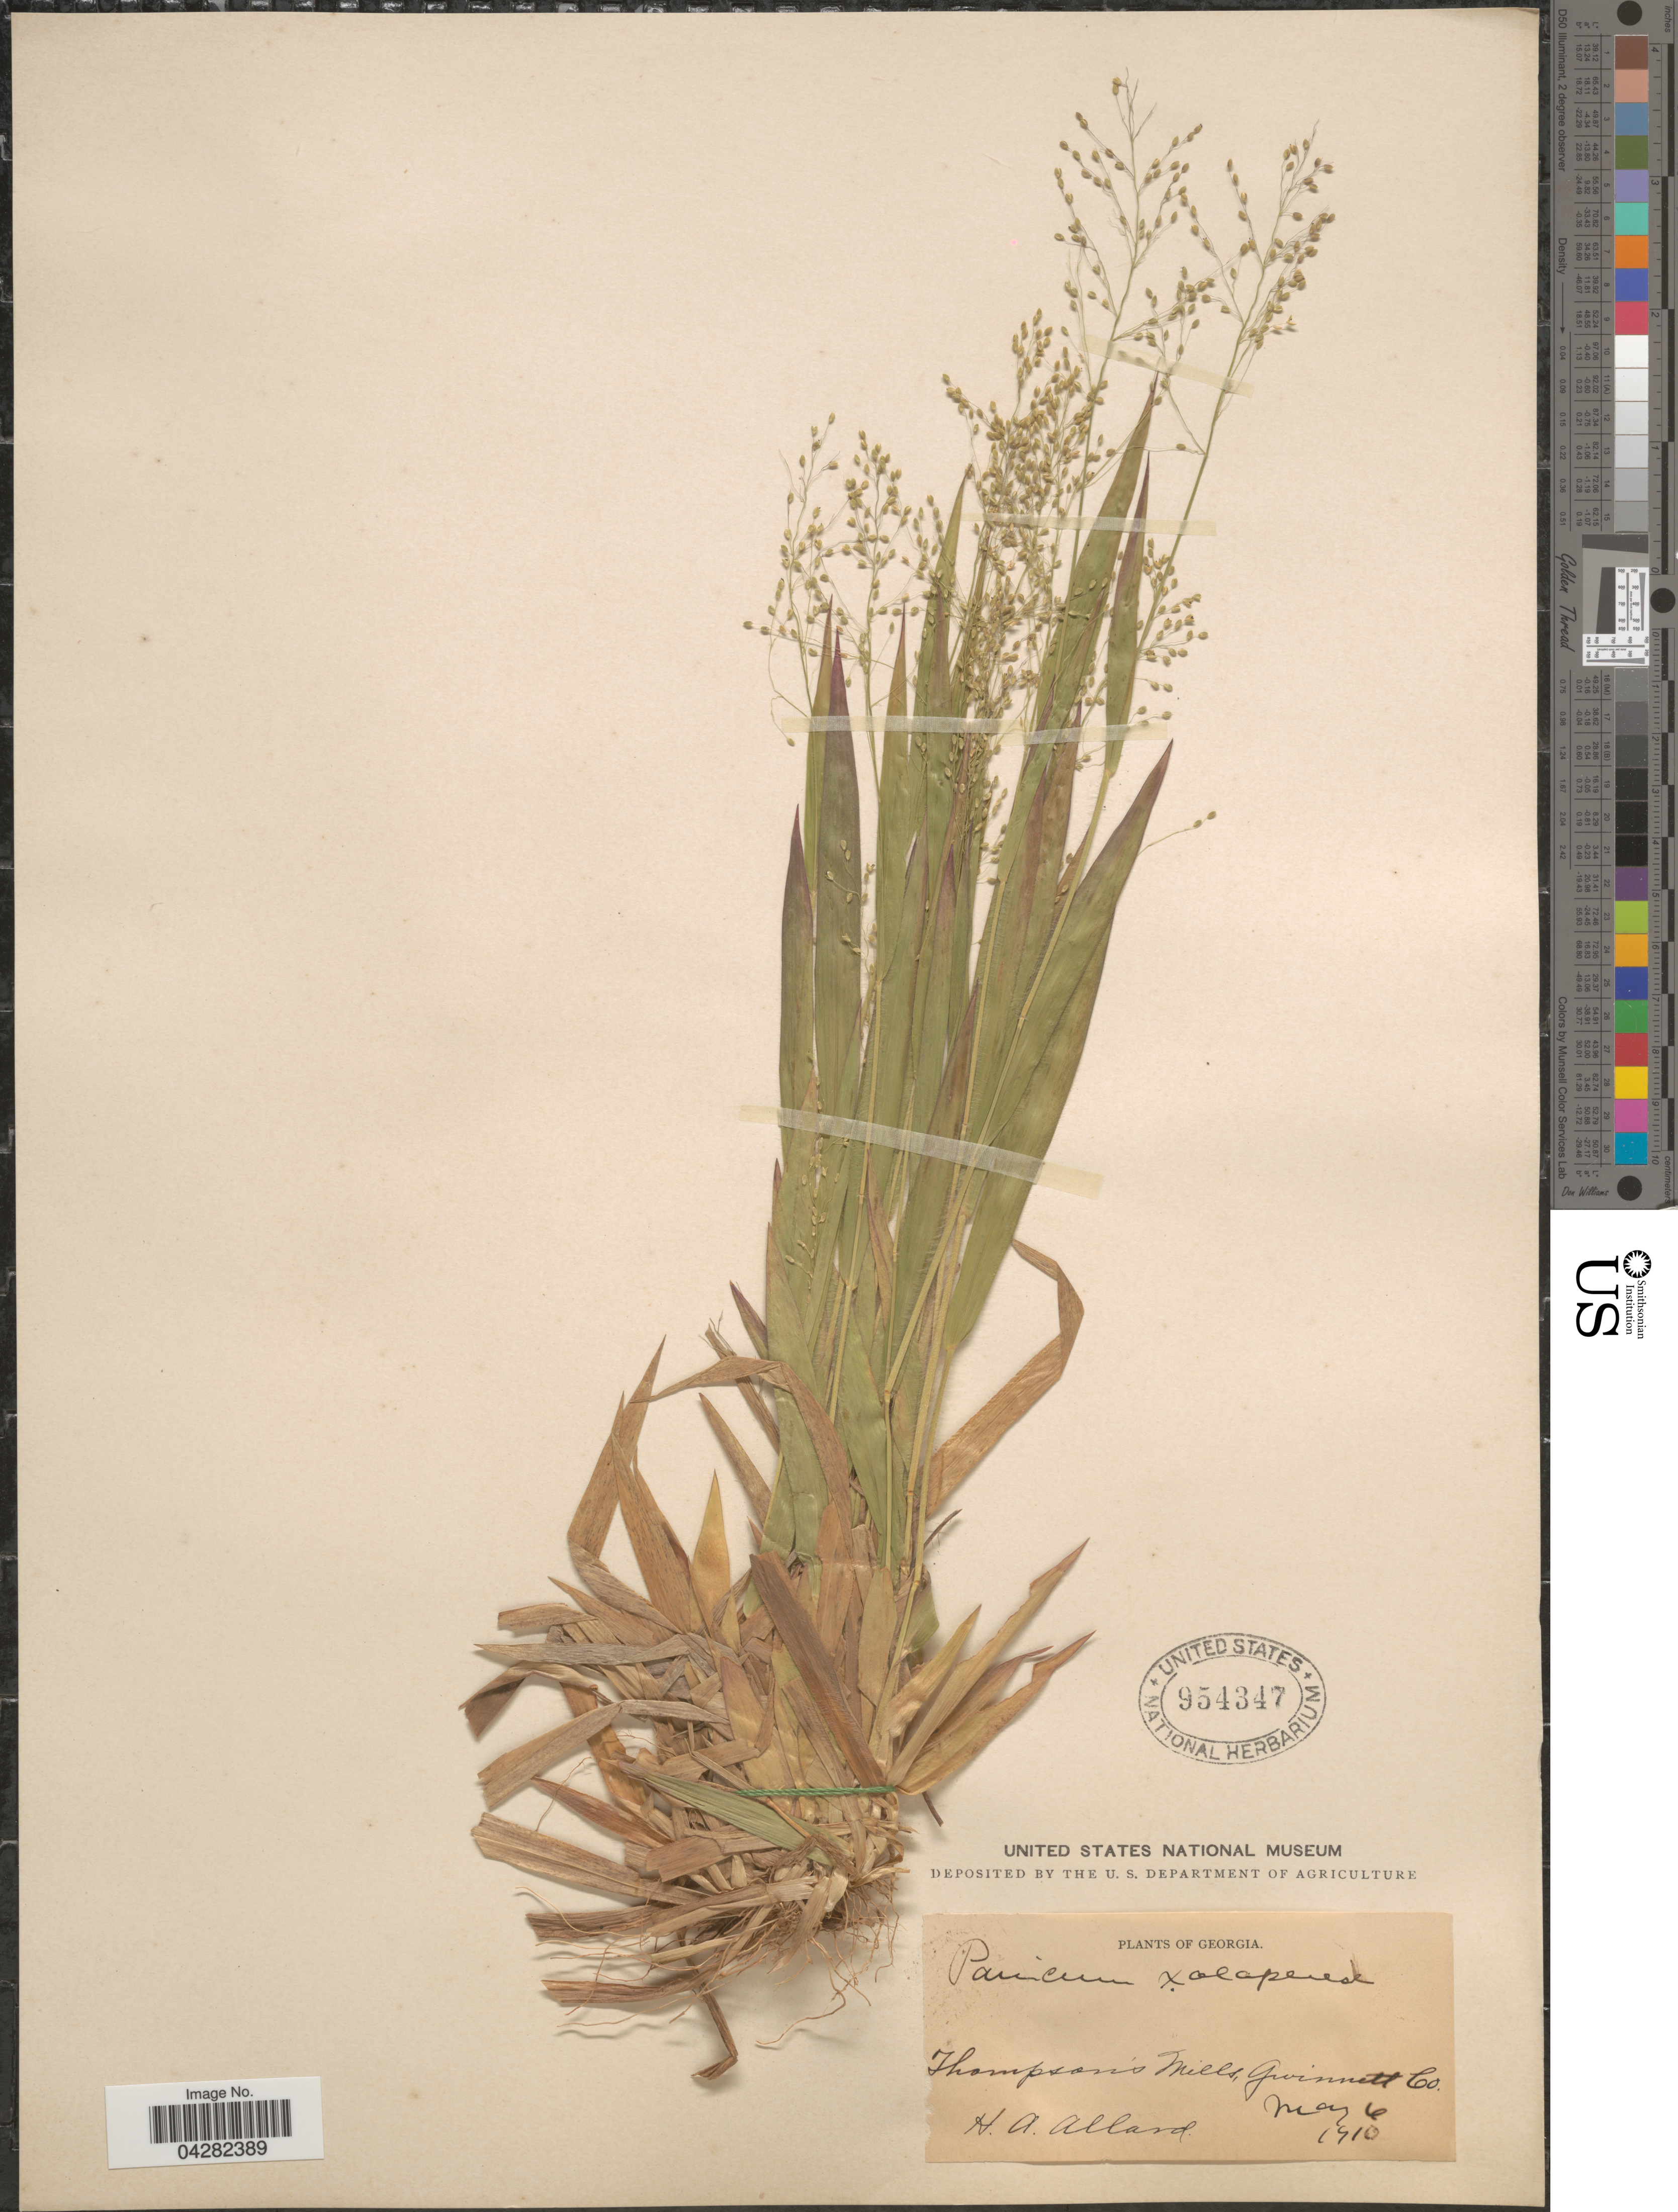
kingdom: Plantae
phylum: Tracheophyta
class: Liliopsida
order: Poales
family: Poaceae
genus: Dichanthelium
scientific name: Dichanthelium laxiflorum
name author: (Lam.) Gould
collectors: H. A. Allard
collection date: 1910-05-06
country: United States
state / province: Georgia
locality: Thompson's Mills, Gwinnett Co.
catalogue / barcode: US 954347